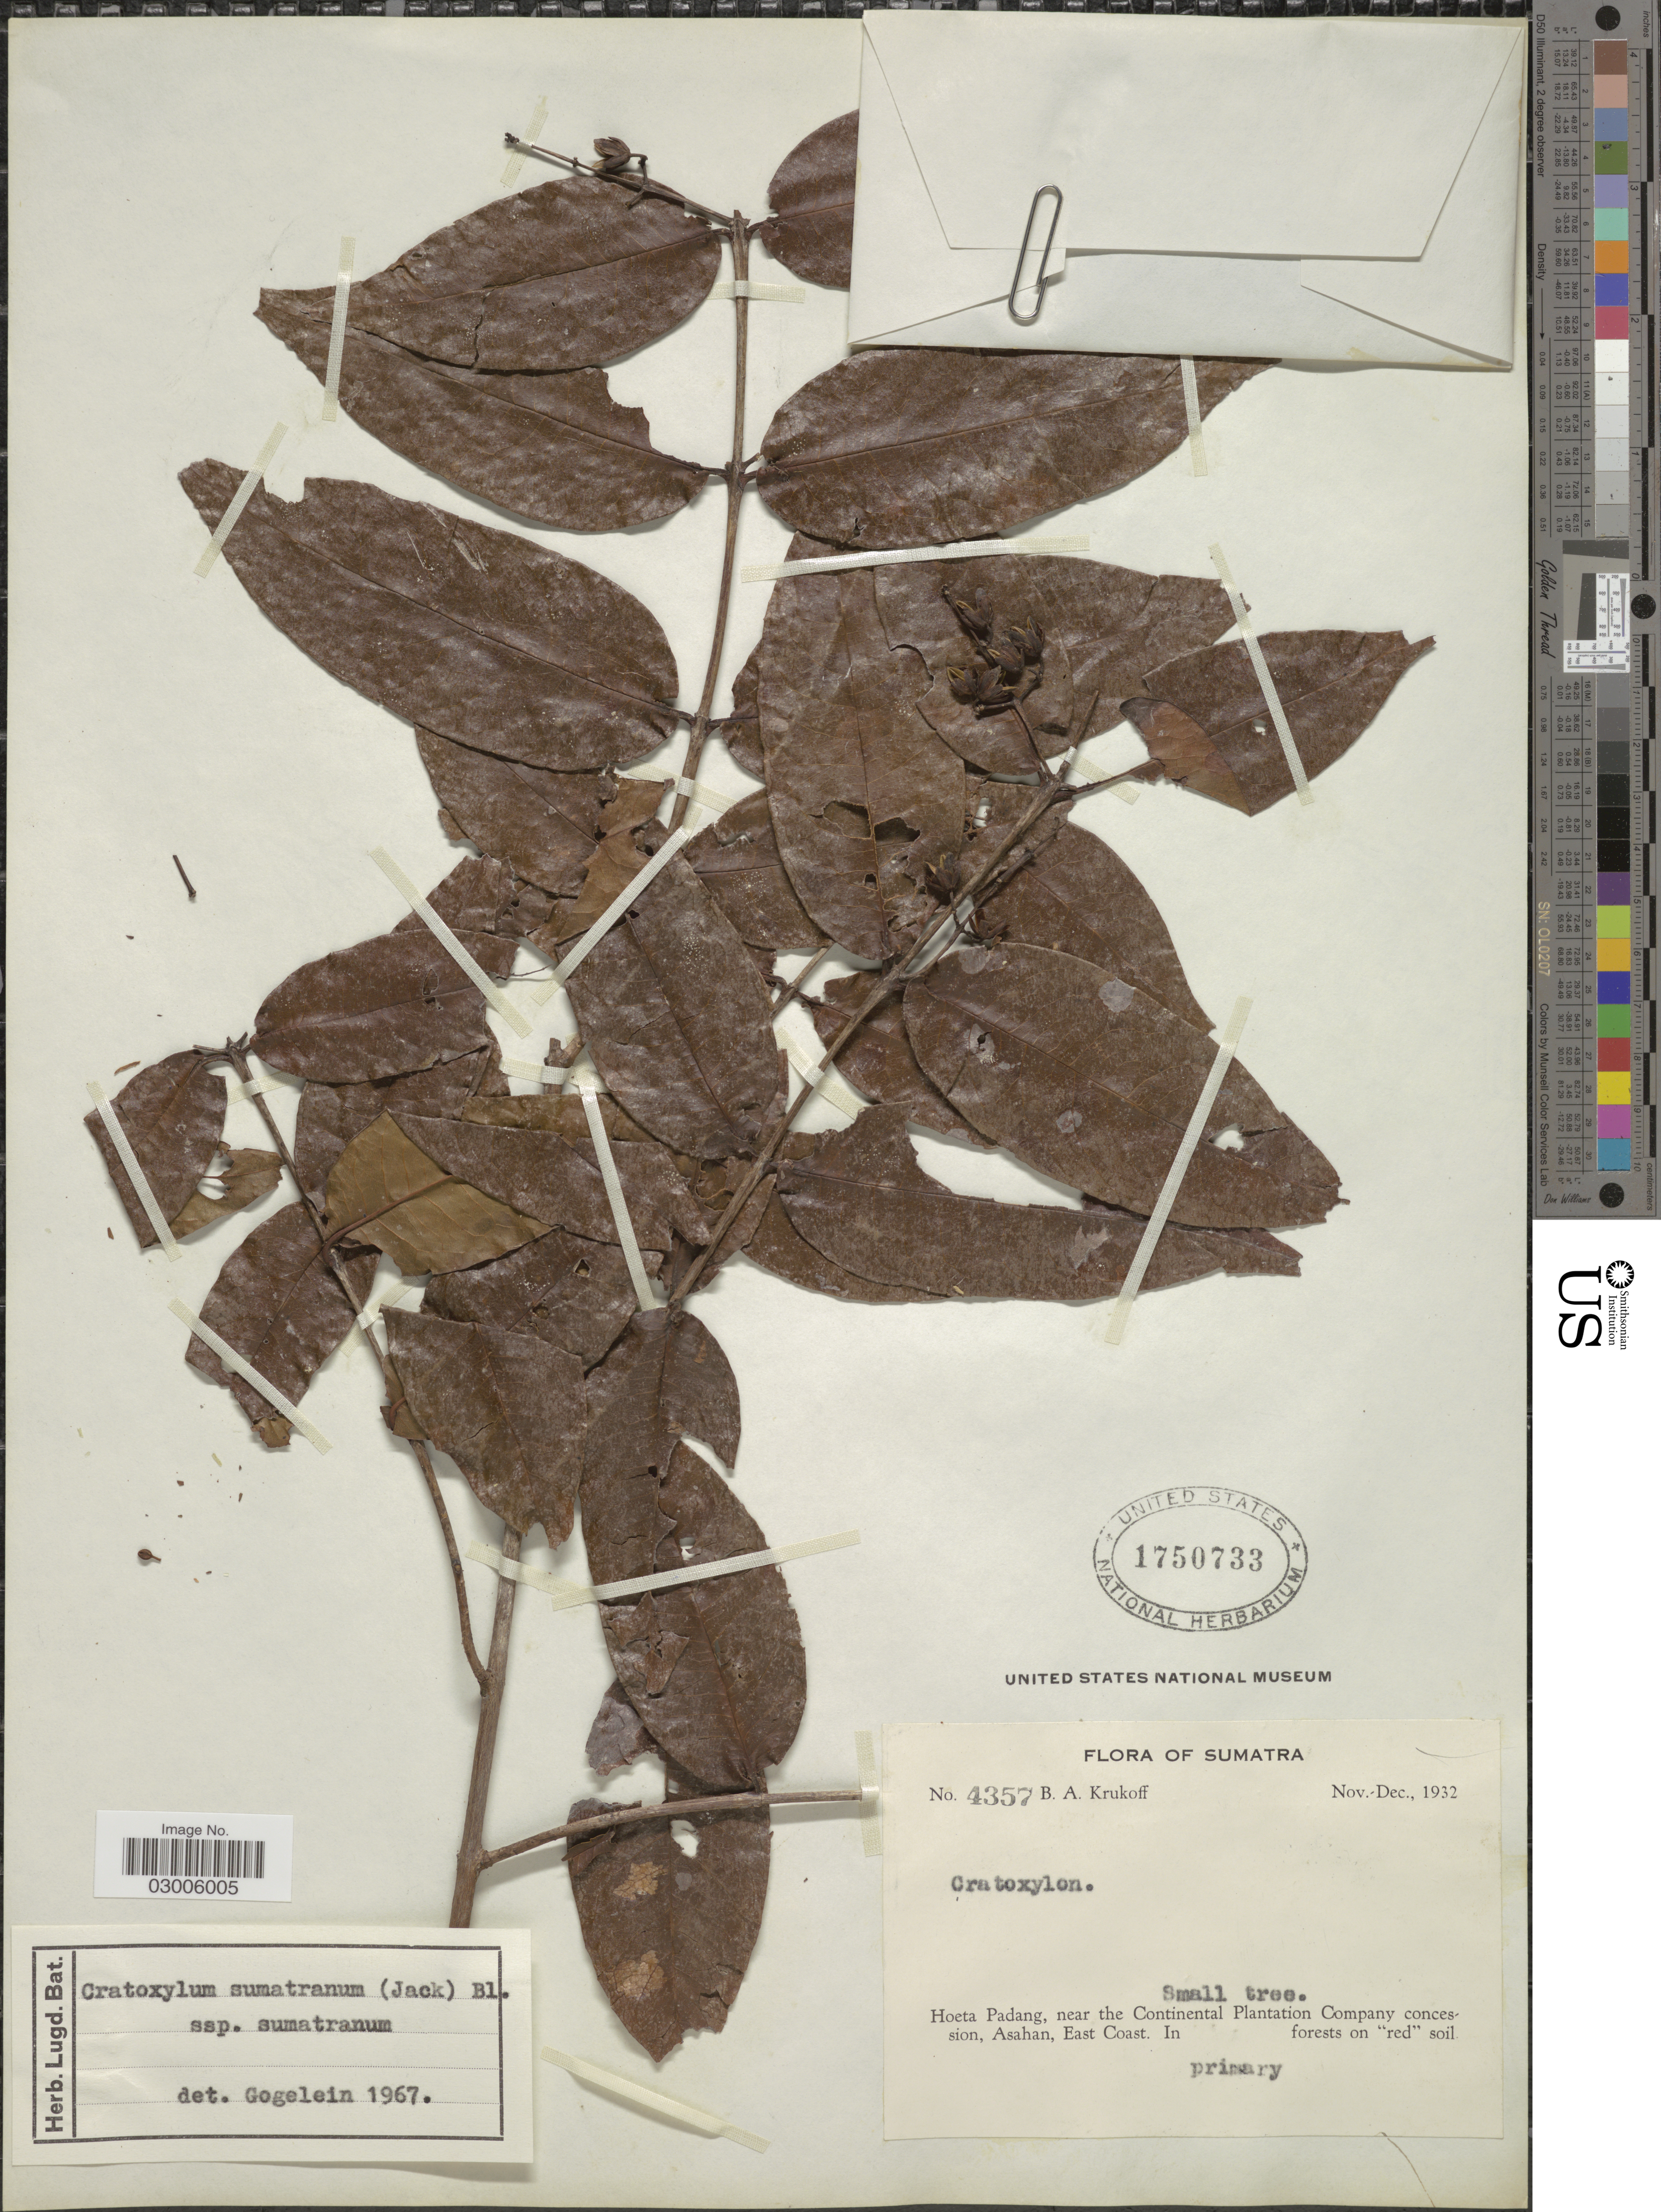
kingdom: Plantae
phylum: Tracheophyta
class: Magnoliopsida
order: Malpighiales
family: Hypericaceae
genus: Cratoxylum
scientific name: Cratoxylum sumatranum sensu Naves non Blume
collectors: B. A. Krukoff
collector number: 4357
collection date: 1932-11/1932-12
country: Indonesia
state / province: Sumatra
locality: Hoeta Padang, near the Continental Plantation Company concession, Asahan, East Coast.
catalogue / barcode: US 1750733